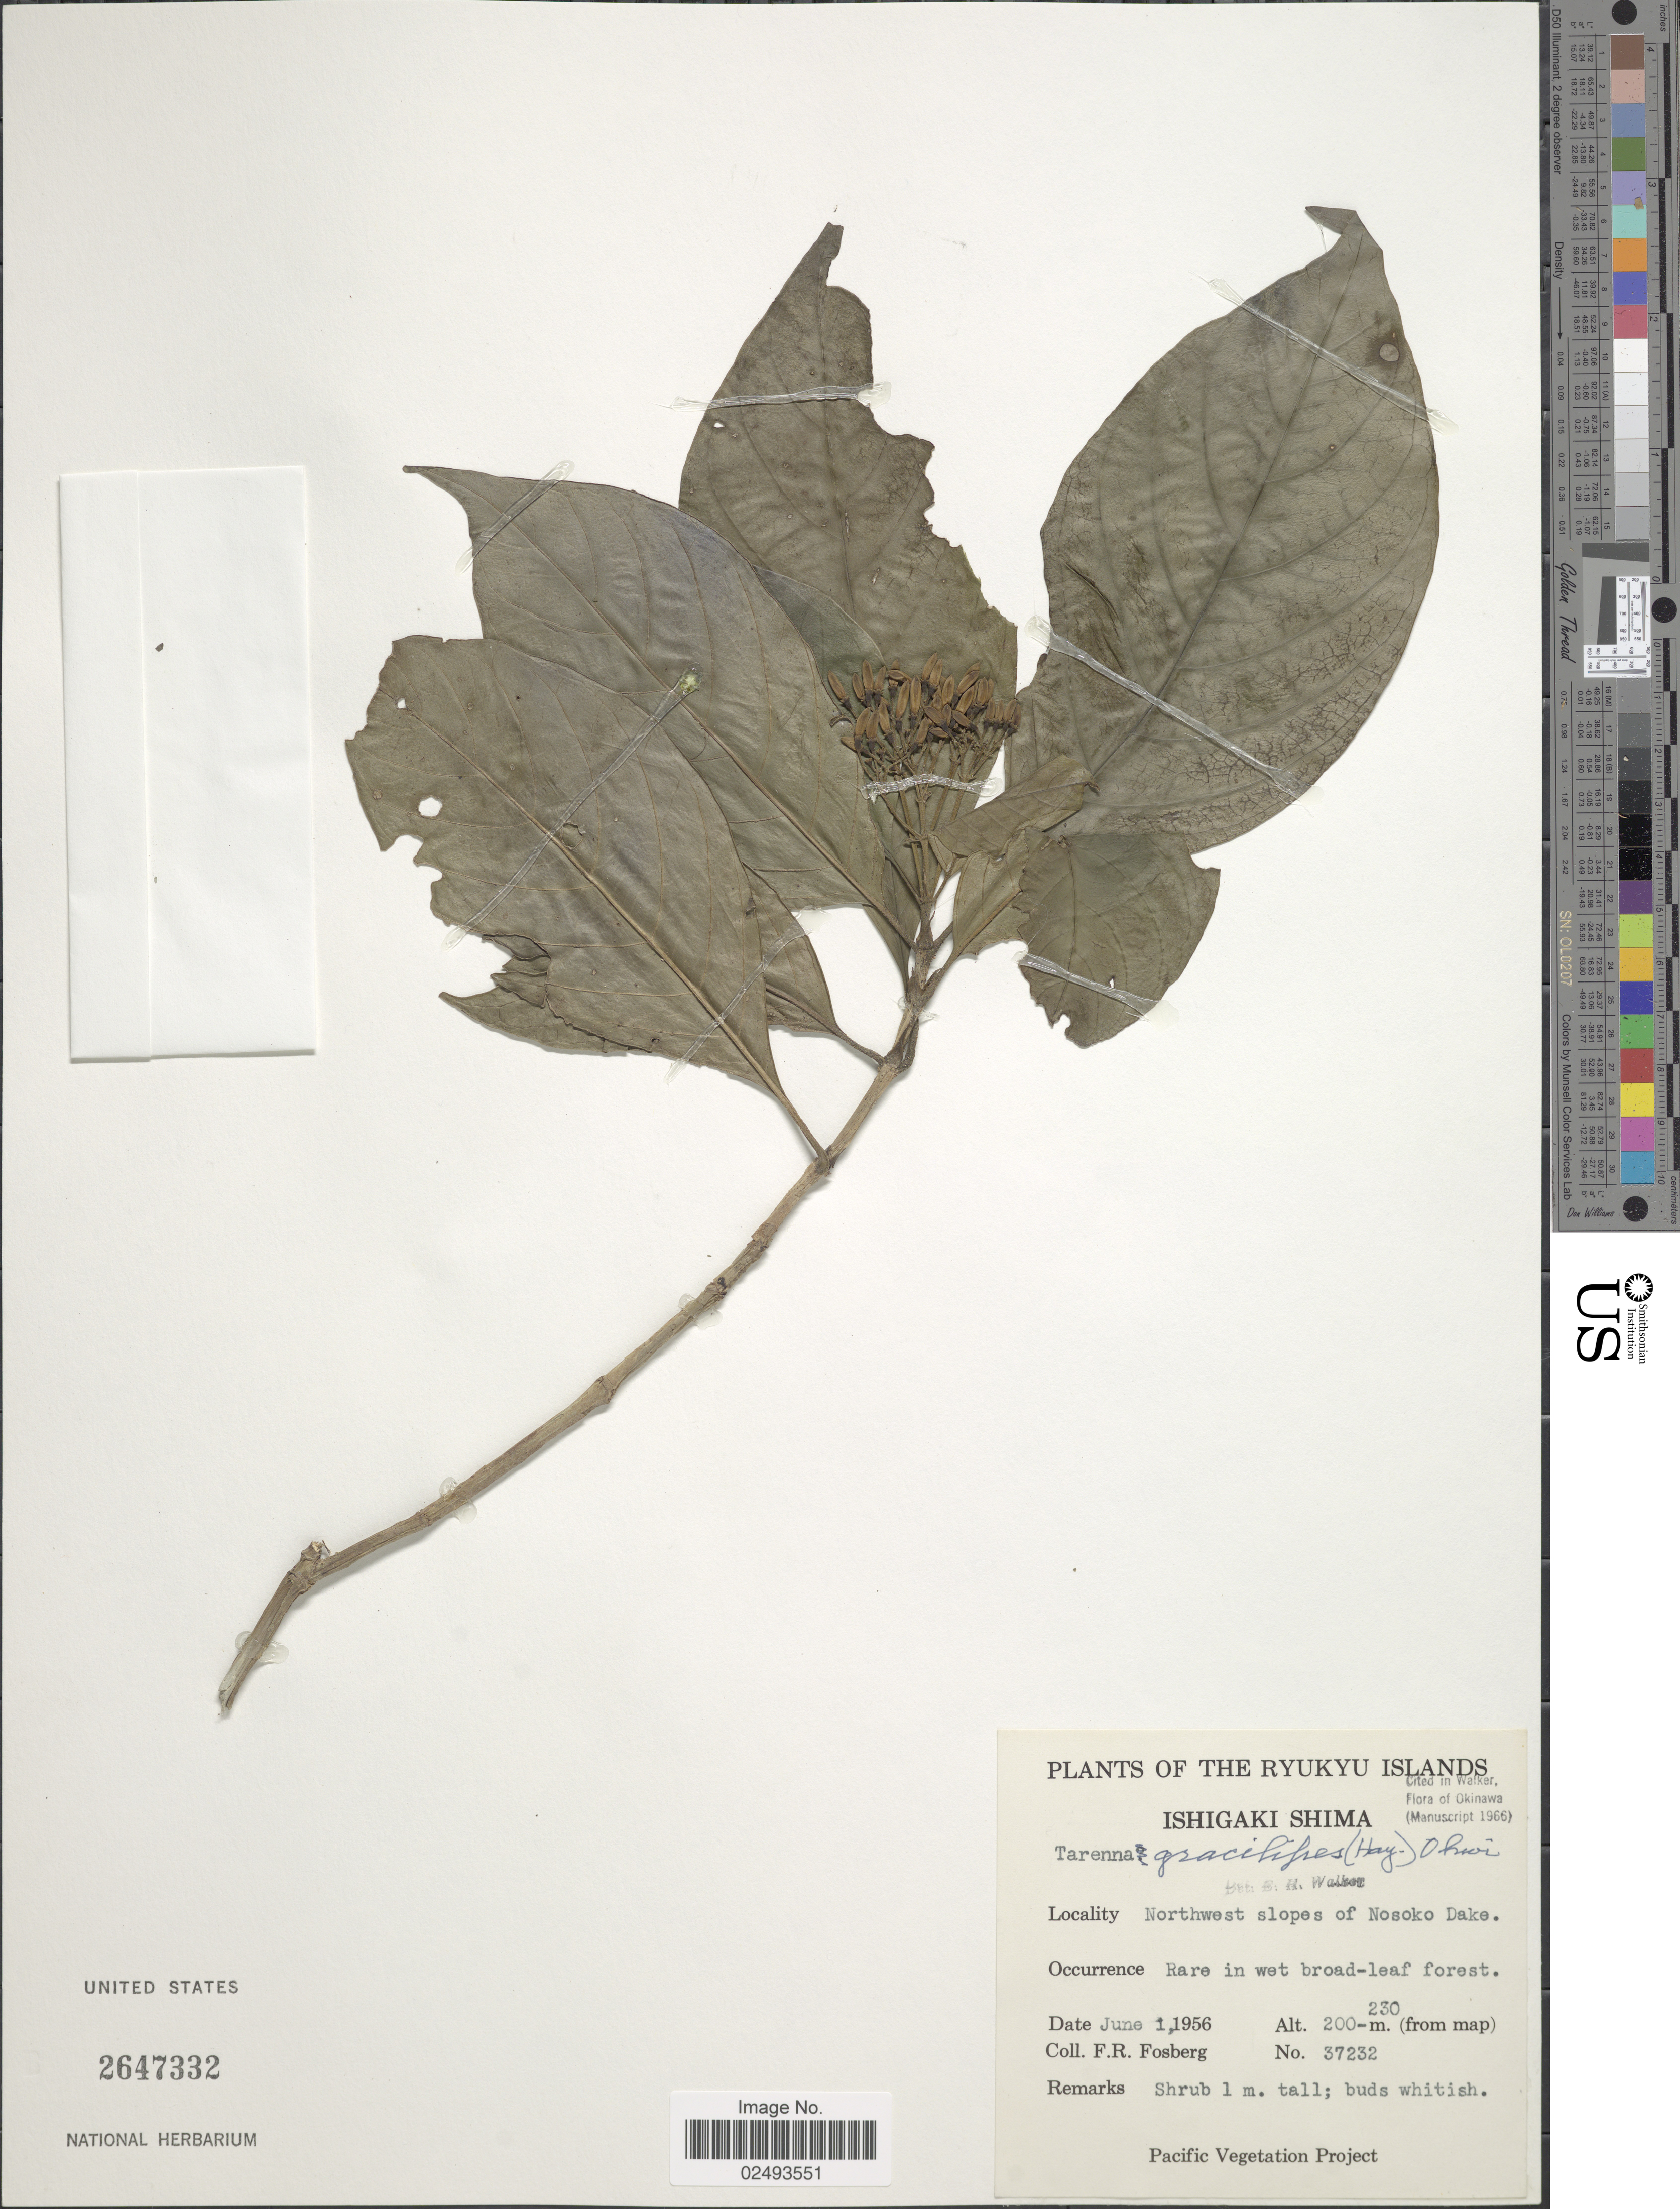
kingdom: Plantae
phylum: Tracheophyta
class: Magnoliopsida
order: Gentianales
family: Rubiaceae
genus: Tarenna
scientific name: Tarenna gracilipes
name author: (Hayata) Ohwi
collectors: F. R. Fosberg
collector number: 37232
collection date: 1956-06-01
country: Japan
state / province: Okinawa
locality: Ryukyu Islands, Ishigaki Shima, Northwest slopes of Nosoko Dake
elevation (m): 200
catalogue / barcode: US 2647332